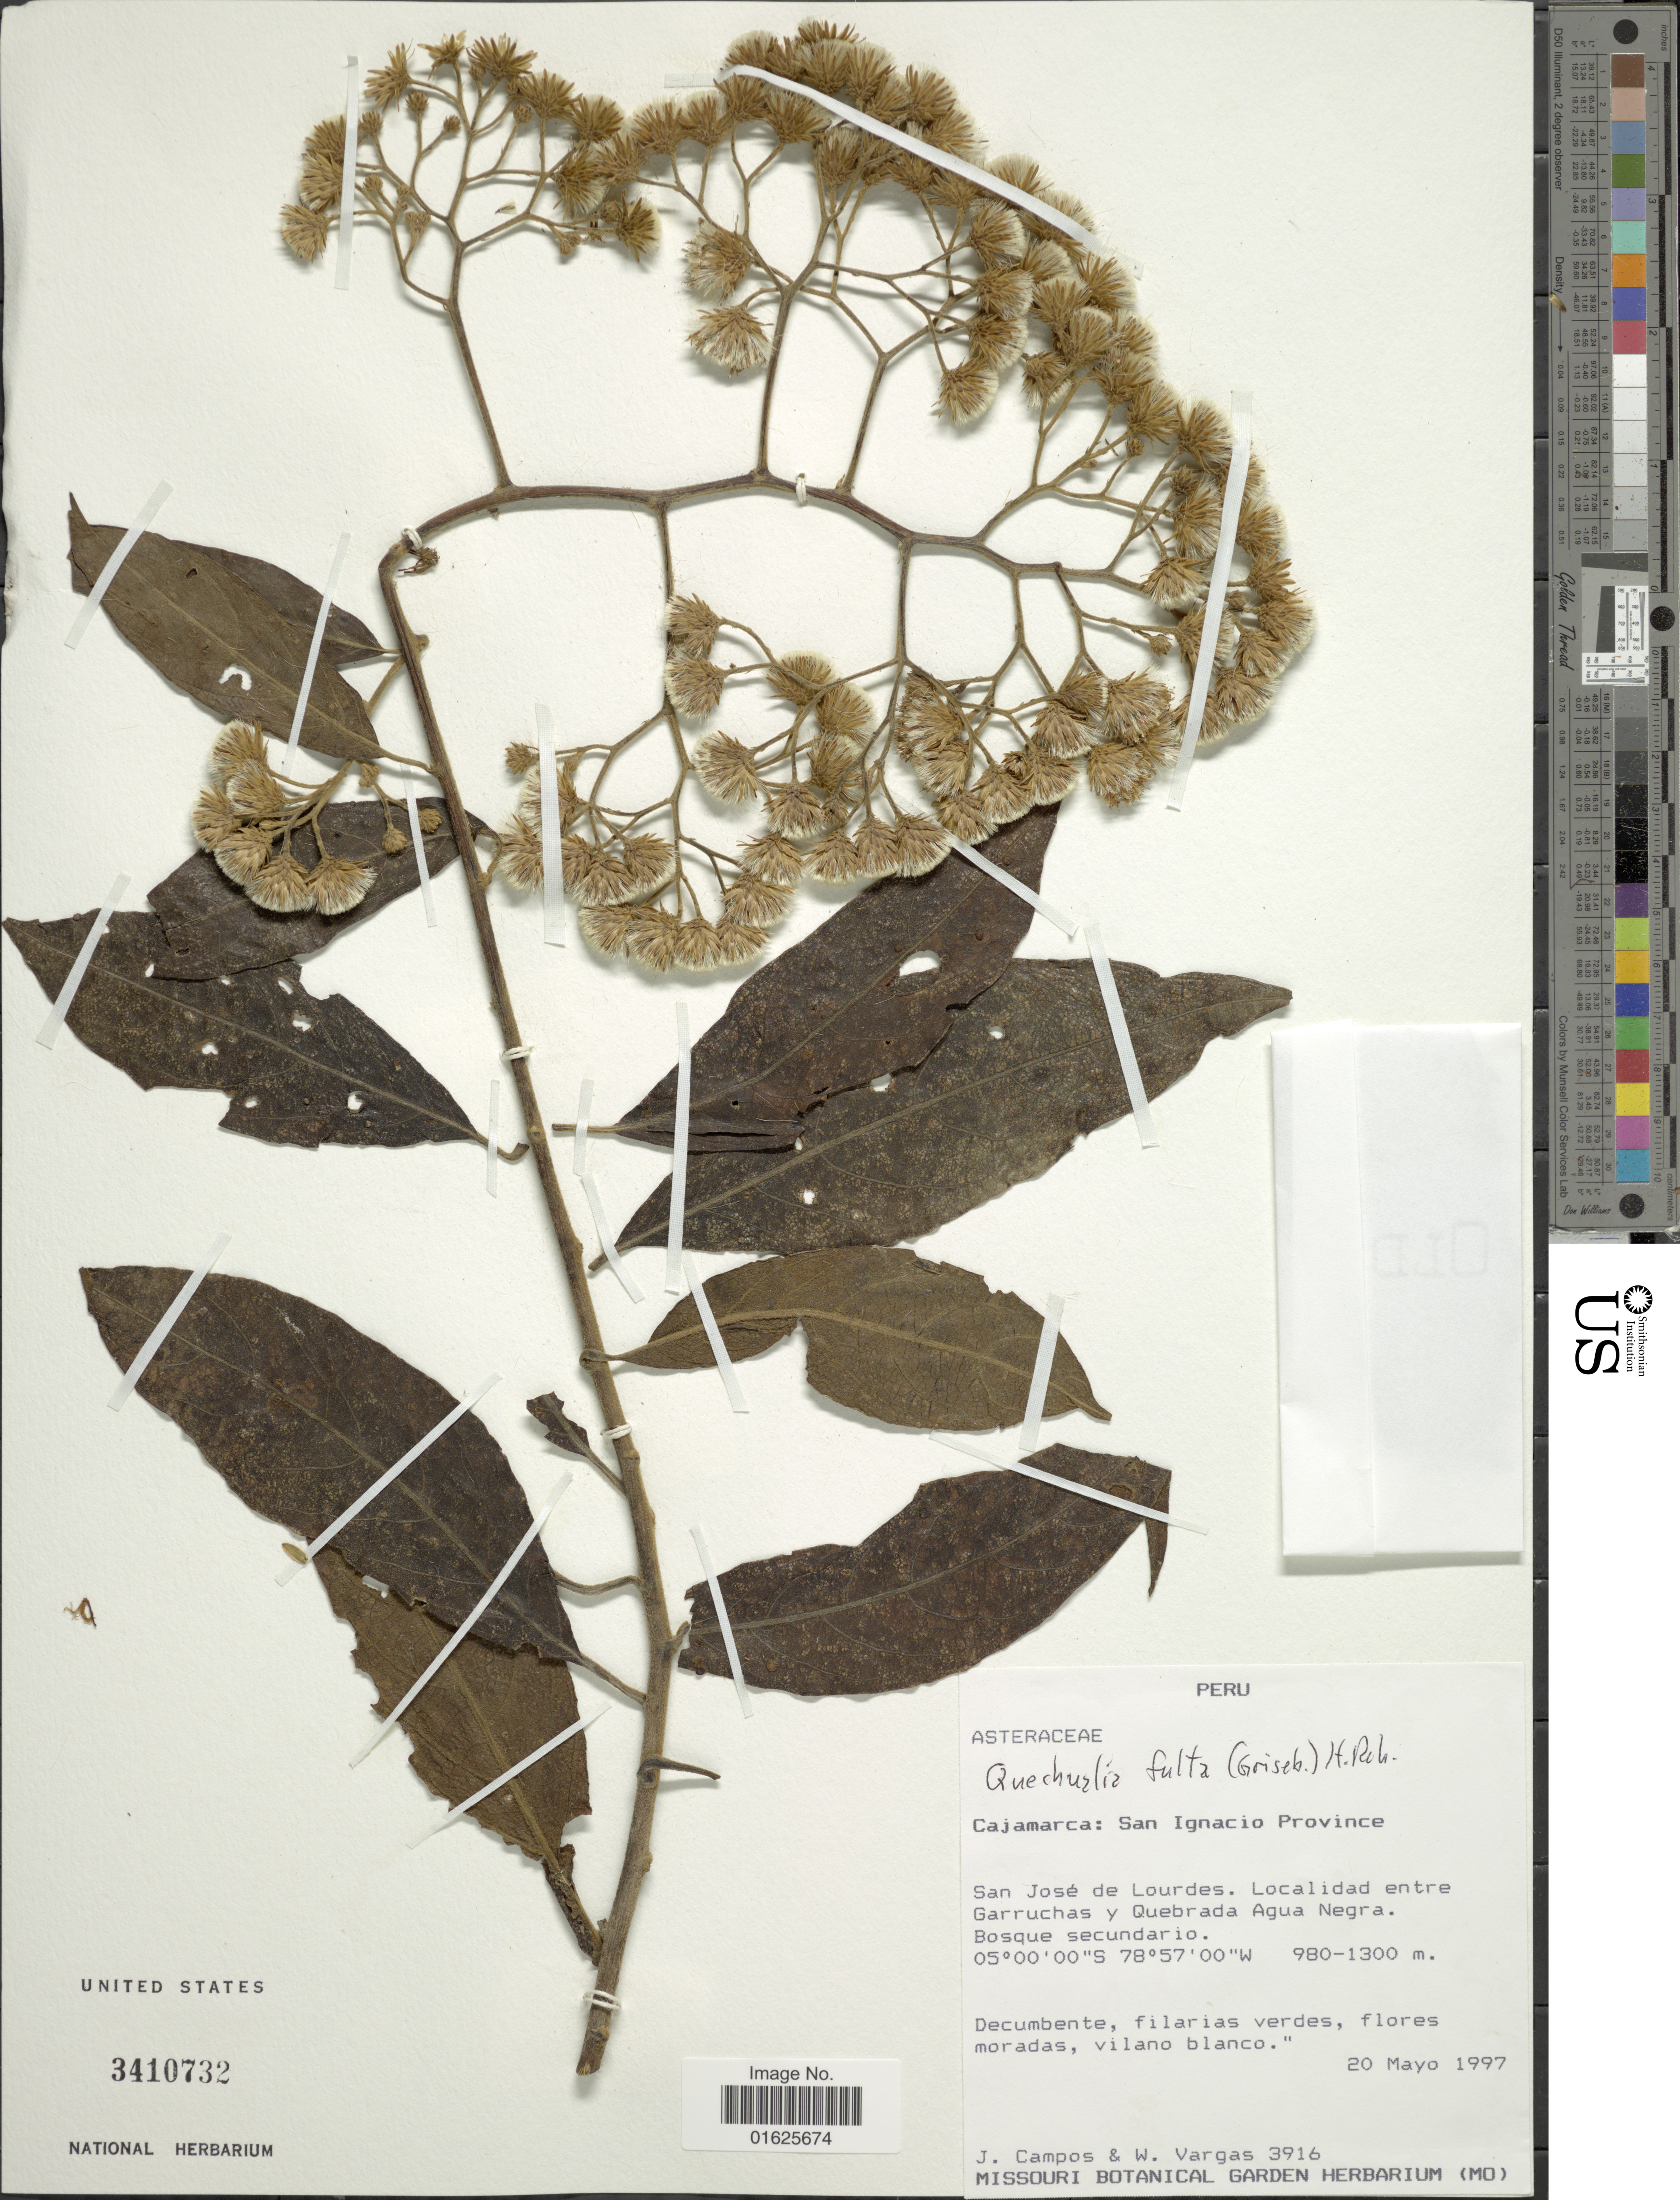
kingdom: Plantae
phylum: Tracheophyta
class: Magnoliopsida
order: Asterales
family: Asteraceae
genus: Quechualia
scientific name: Quechualia fulta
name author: (Griseb.) H. Rob.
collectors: J. Campos & W. Vargas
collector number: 3916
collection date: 1997-05-20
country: Peru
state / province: Cajamarca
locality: San Ignacio Province, San José de Lourdes. Localidad entre Garruchas y Quebrada Agua Negra.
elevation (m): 980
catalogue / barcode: US 3410732